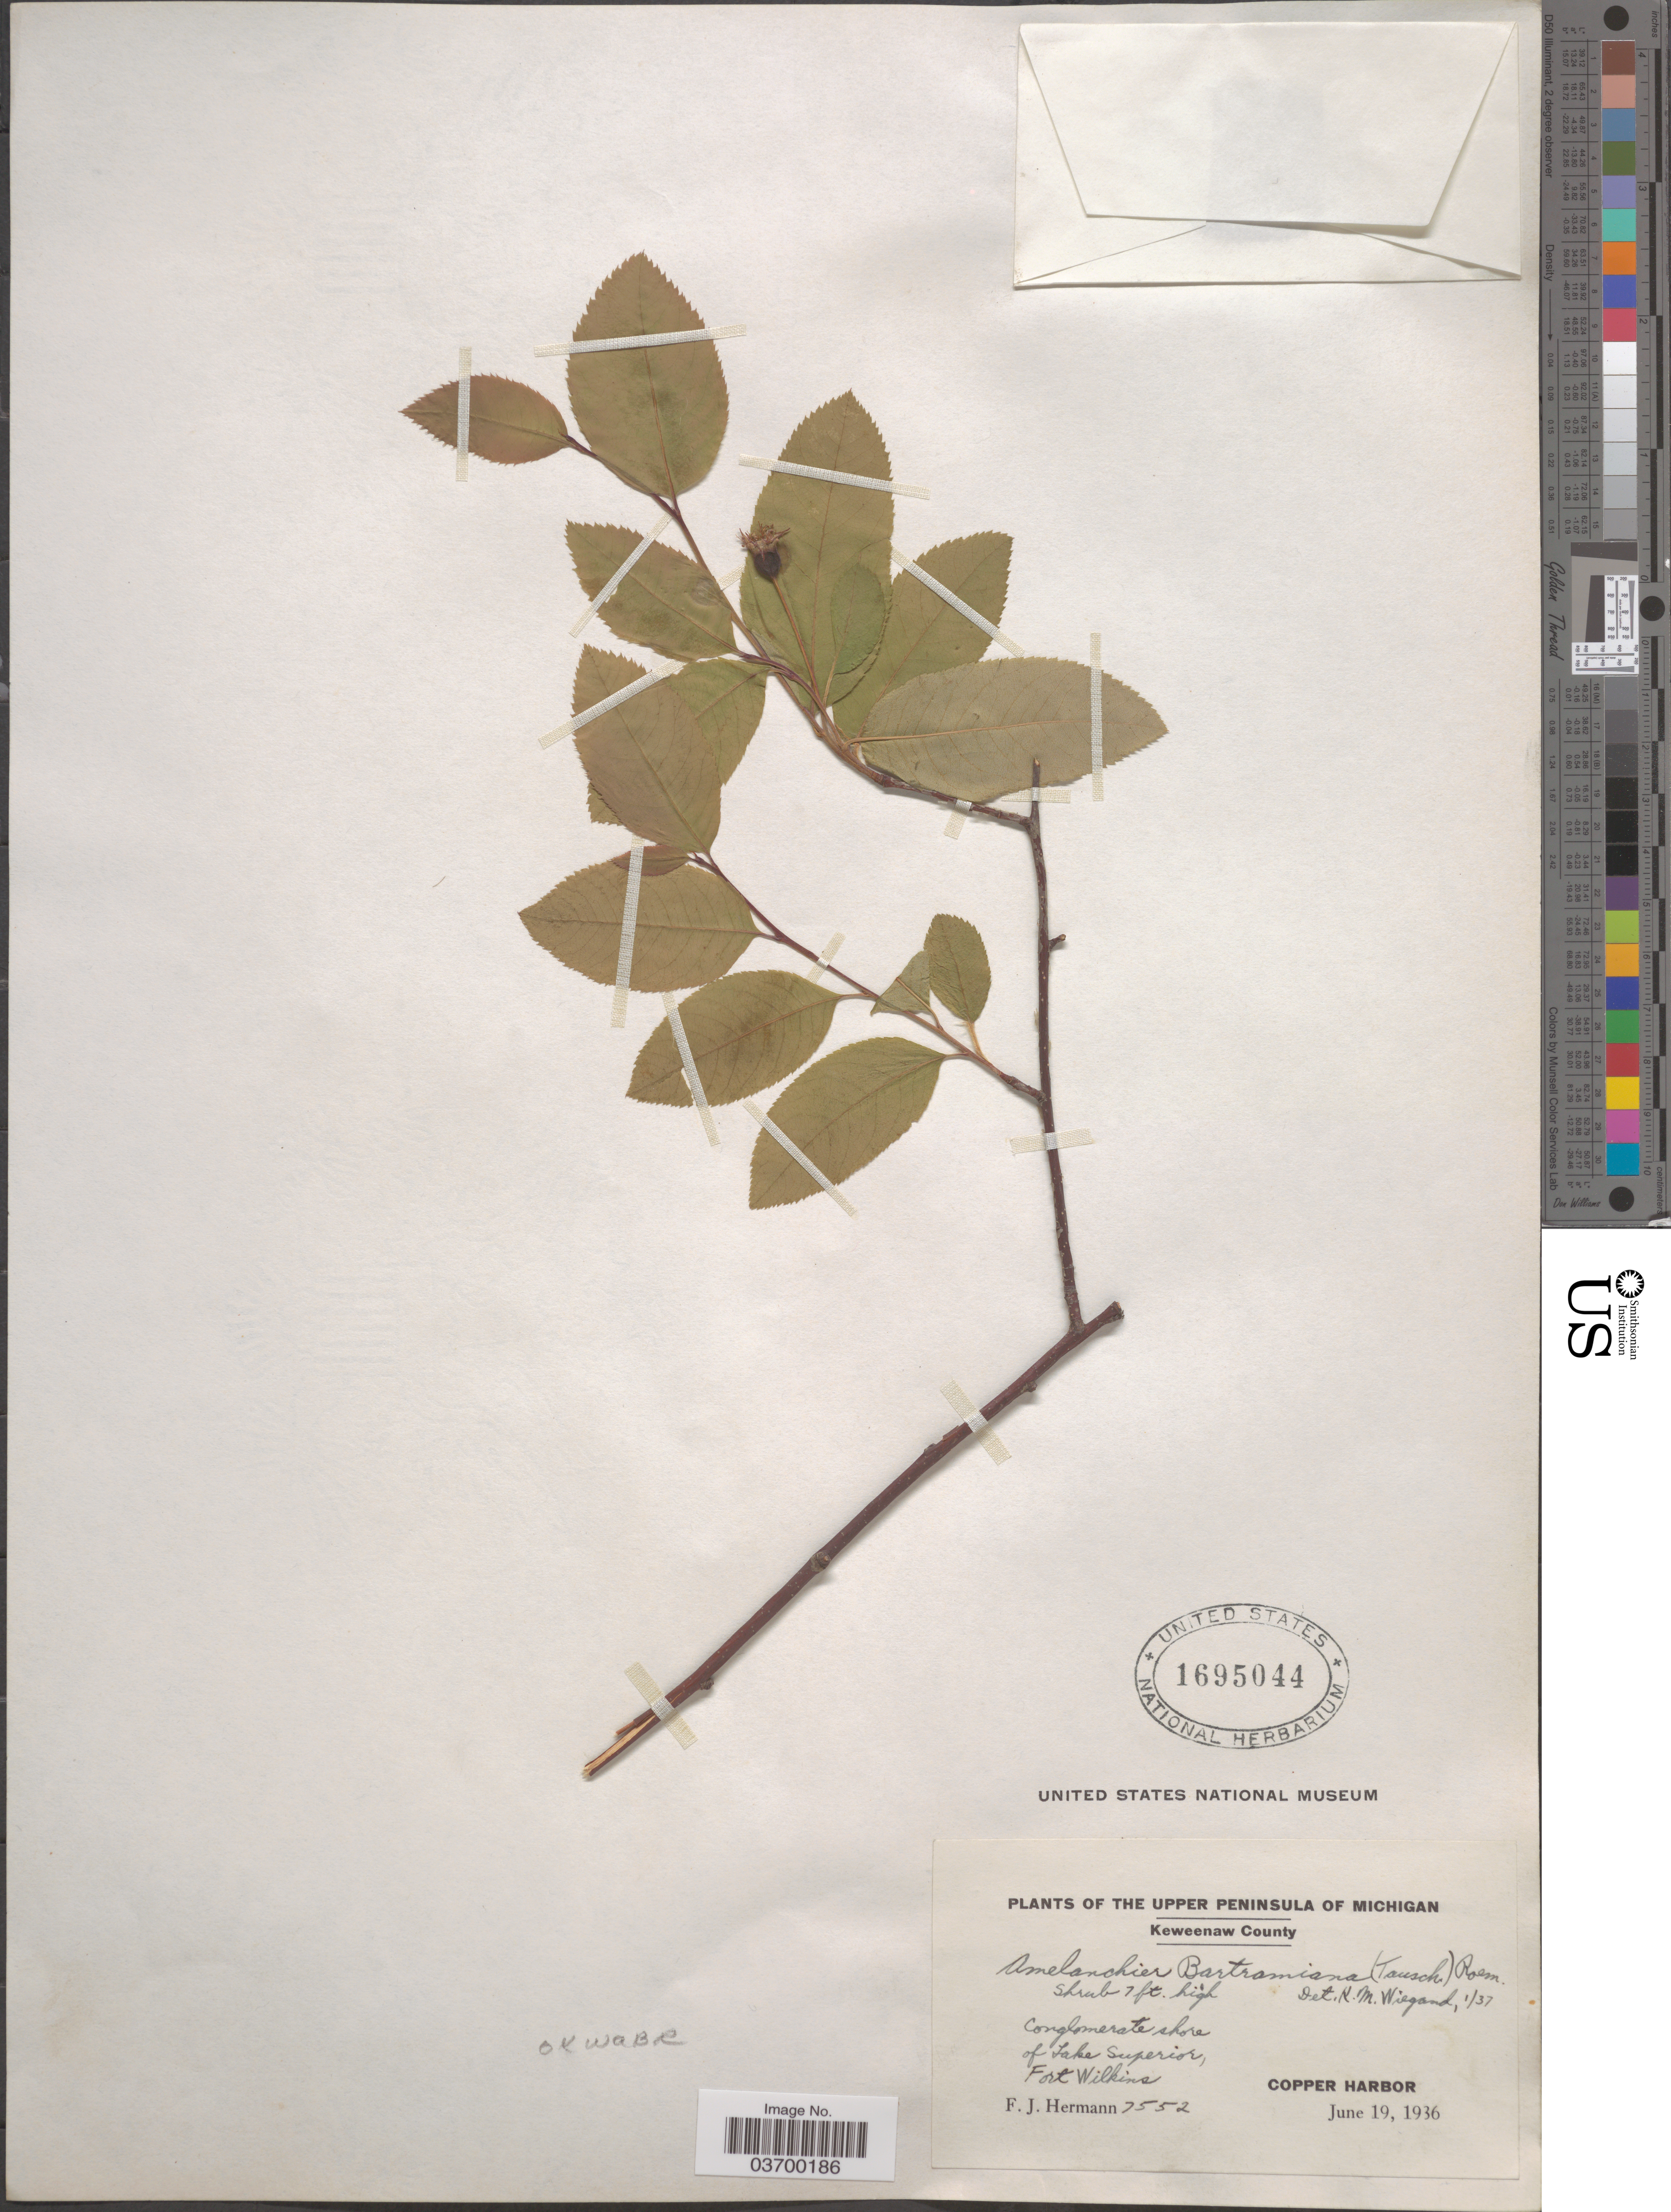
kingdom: Plantae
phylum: Tracheophyta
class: Magnoliopsida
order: Rosales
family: Rosaceae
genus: Amelanchier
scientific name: Amelanchier bartramiana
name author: (Tausch) M. Roem.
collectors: F. J. Hermann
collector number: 7552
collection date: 1936-06-19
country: United States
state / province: Michigan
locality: The Upper Peninsula. Keweenaw County. Conglomerate shore of Lake Superior, Fort Wilkins. Copper Harbor.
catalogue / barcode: US 1695044